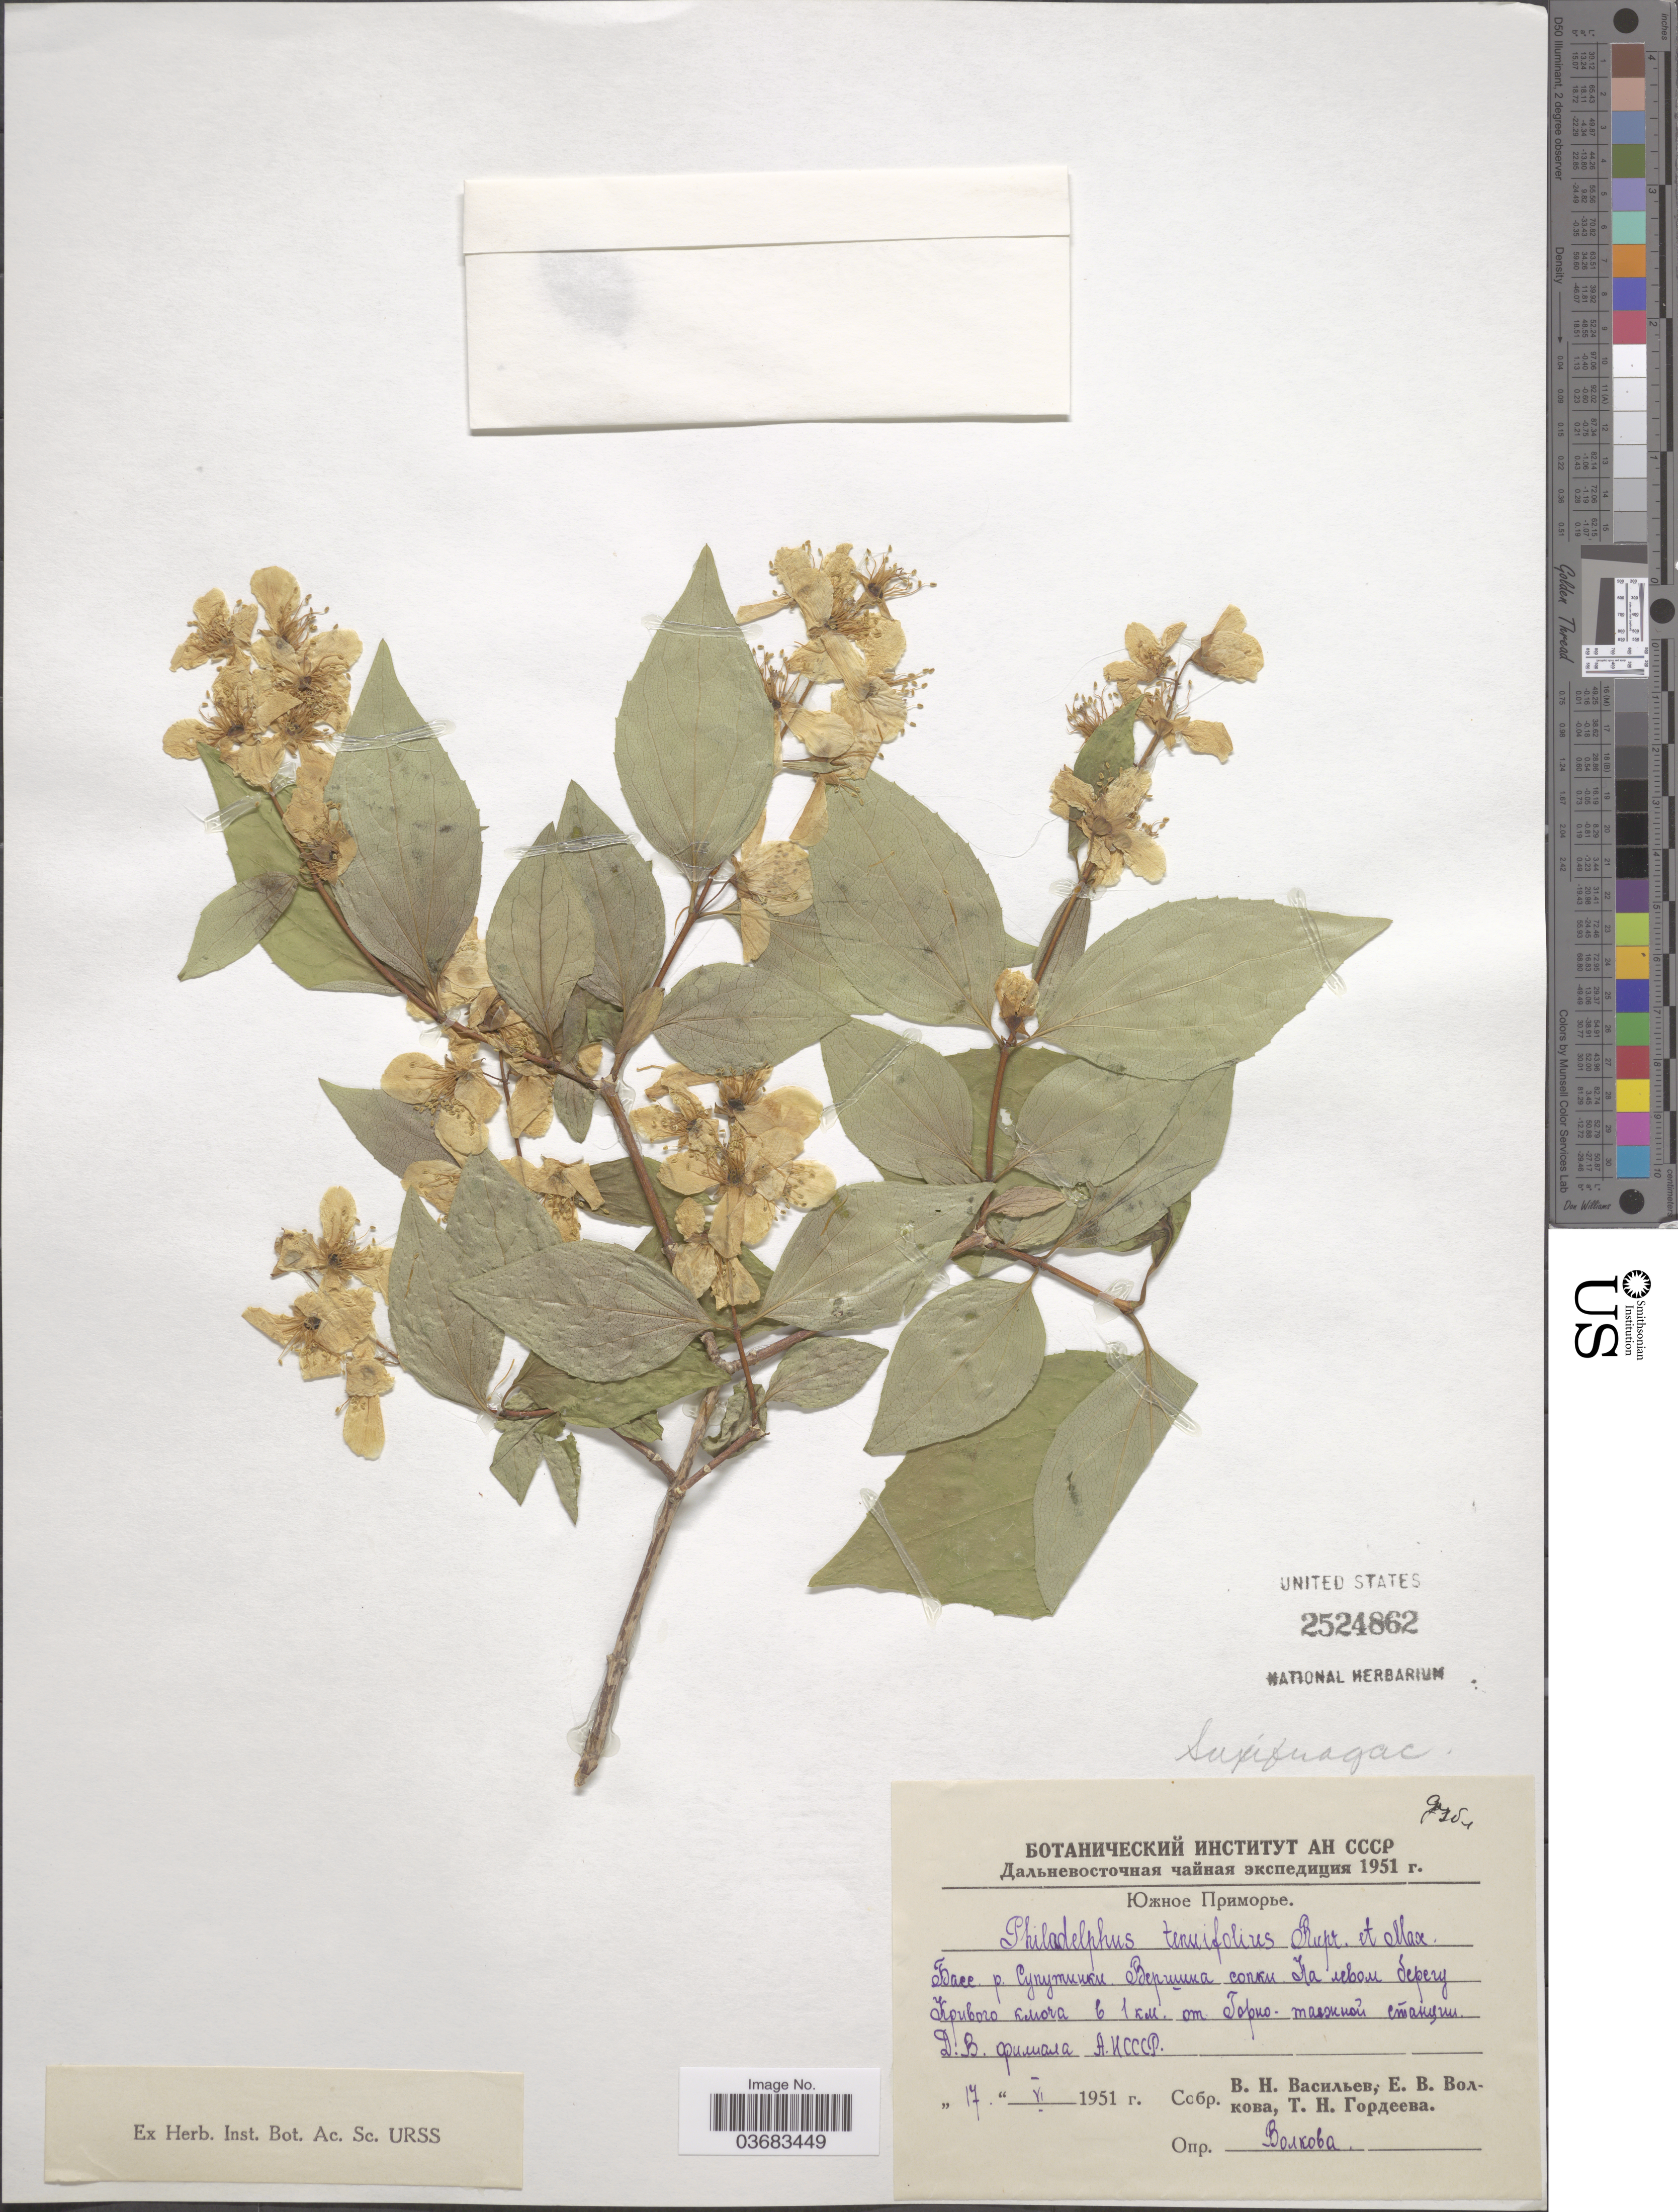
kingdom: Plantae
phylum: Tracheophyta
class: Magnoliopsida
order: Cornales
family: Hydrangeaceae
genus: Philadelphus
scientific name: Philadelphus tenuifolius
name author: Rupr.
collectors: V. Vasilev, E. V. Volkova & T. Gordeeva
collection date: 1951-06-17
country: Russian Federation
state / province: Primorsky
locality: Basin of river Suputinka, left shore of Krivoy Klyuch.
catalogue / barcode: US 2524862